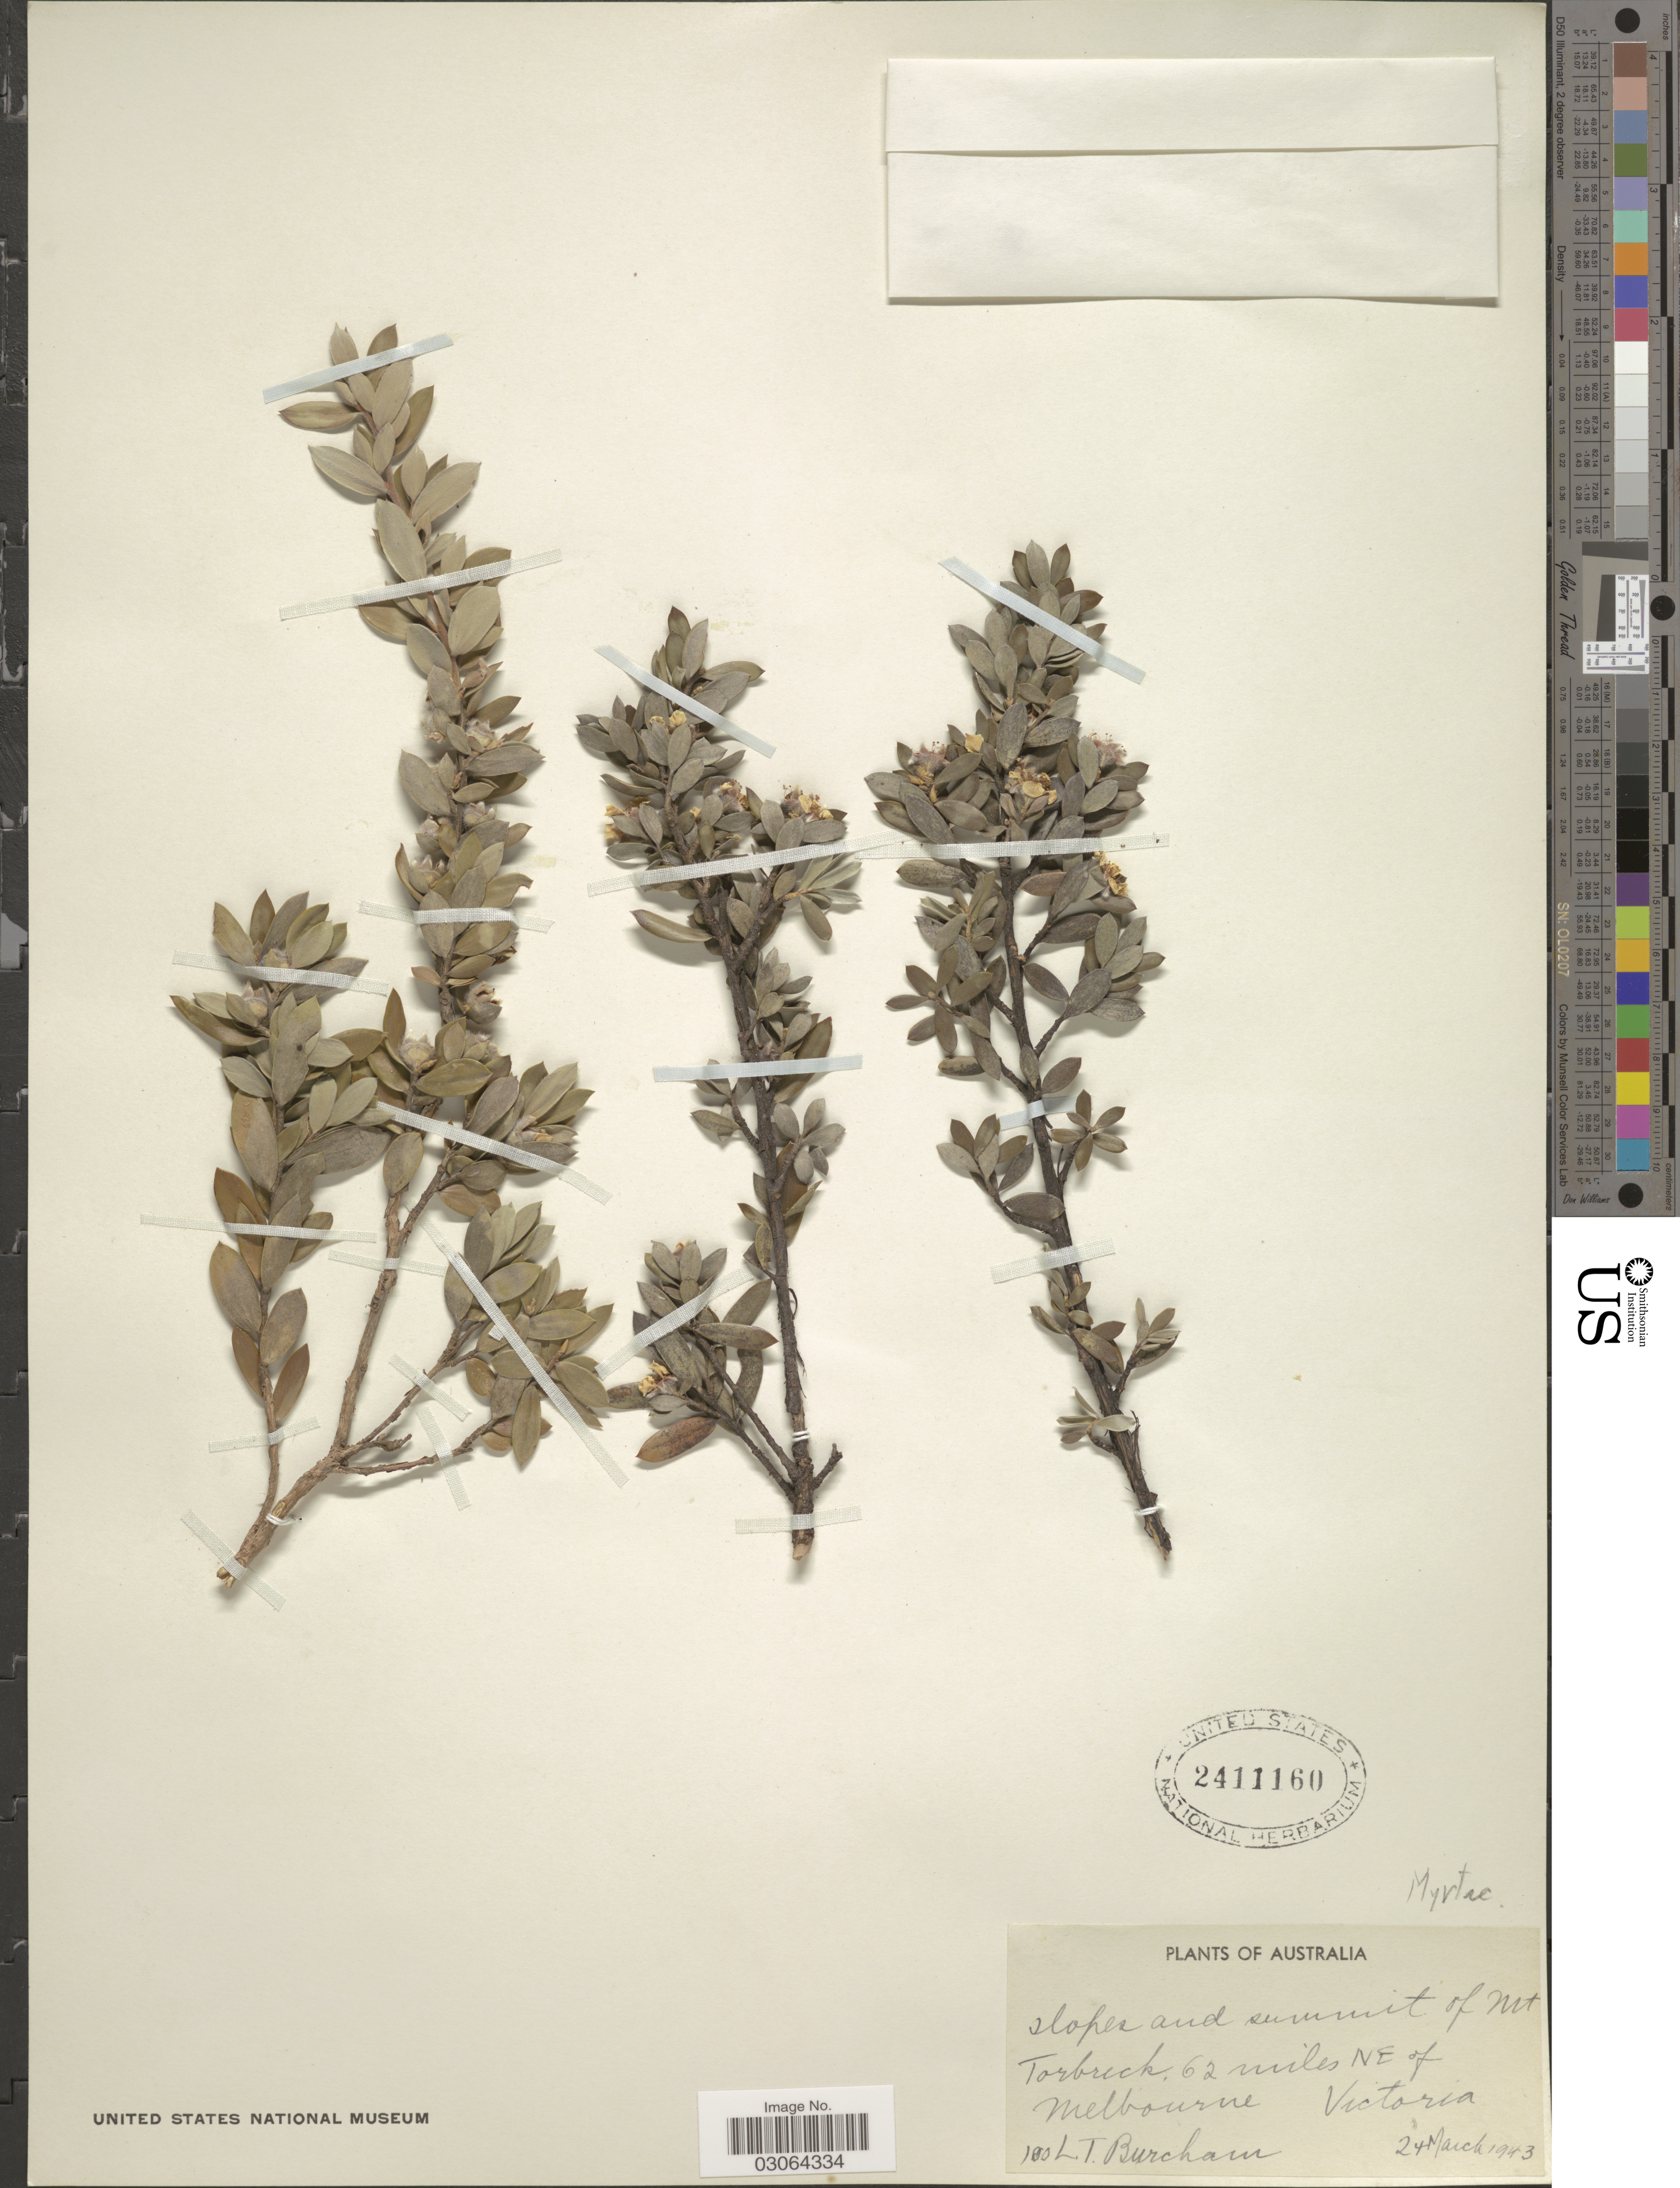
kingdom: Plantae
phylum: Tracheophyta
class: Magnoliopsida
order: Myrtales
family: Myrtaceae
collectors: L. Burcham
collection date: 1943-03-24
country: Australia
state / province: Victoria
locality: Torbreck 62 miles NE of Melbourne, Victoria.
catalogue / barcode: US 2411160